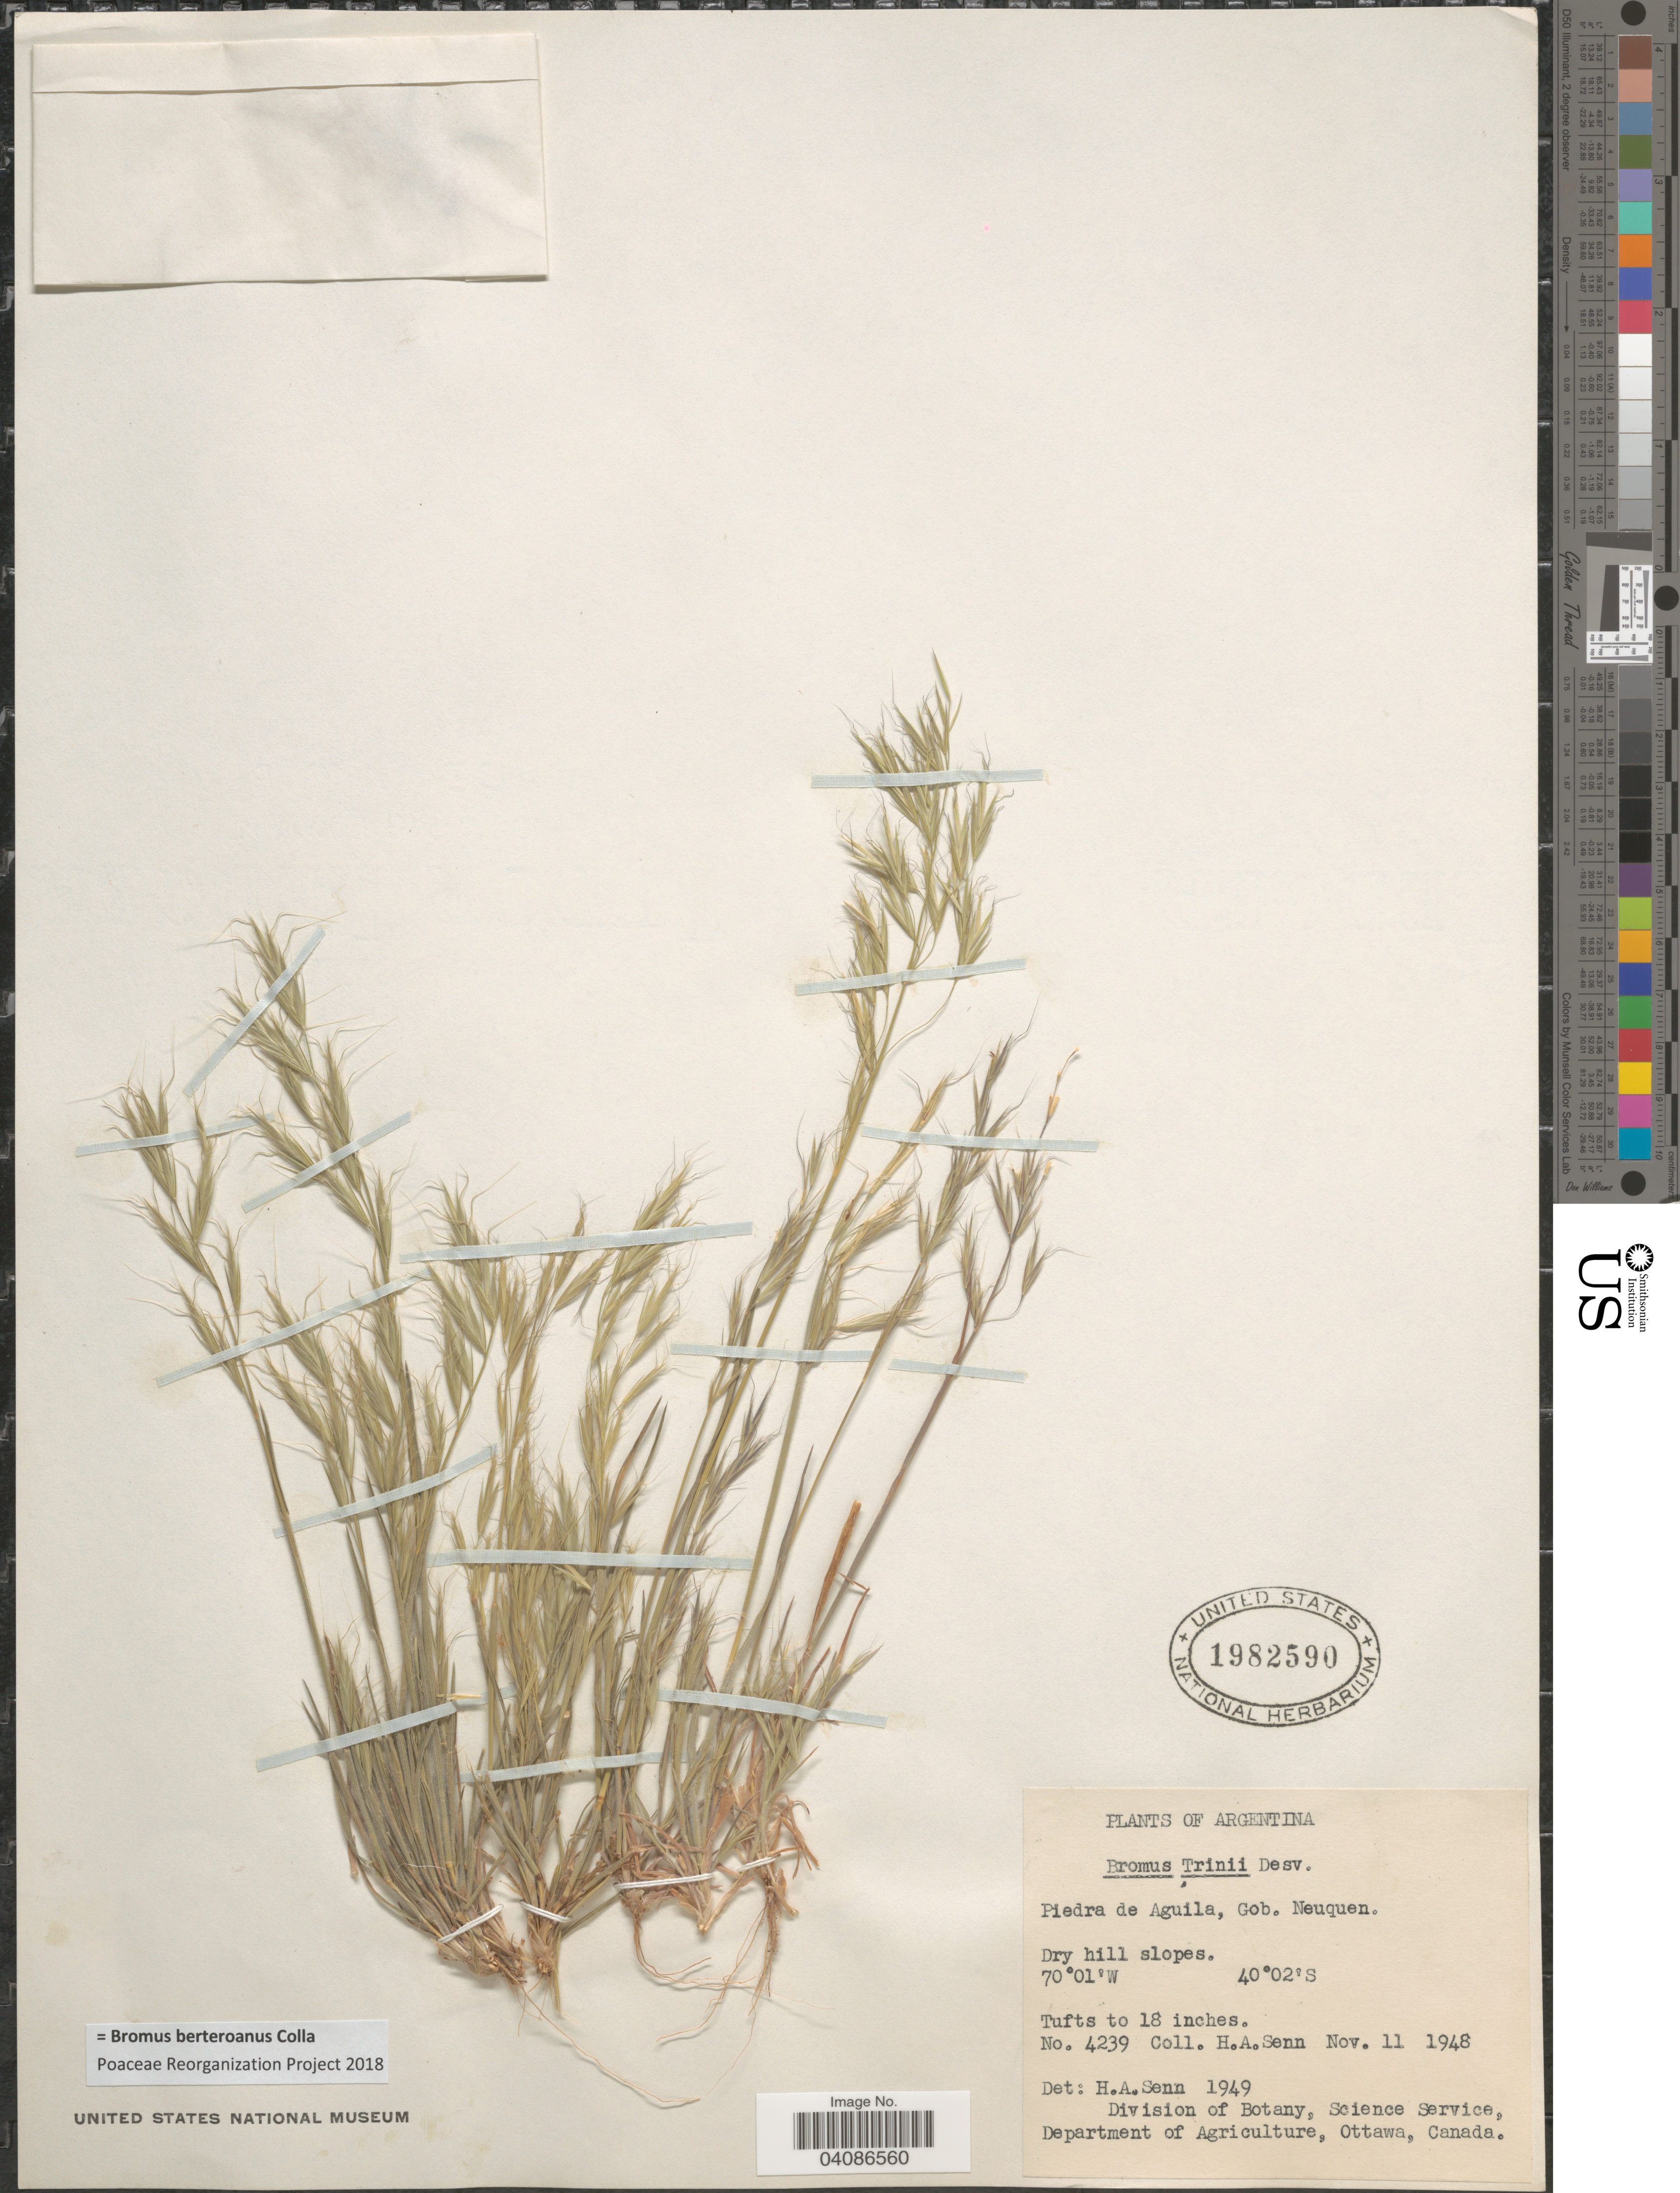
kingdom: Plantae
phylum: Tracheophyta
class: Liliopsida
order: Poales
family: Poaceae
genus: Bromus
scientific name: Bromus berteroanus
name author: Colla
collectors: H. Senn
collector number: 4239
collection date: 1948-11-11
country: Argentina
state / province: Neuquen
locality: Piedra de Aguila, Gob. Neuquen. Dry hill slopes.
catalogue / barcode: US 1982590